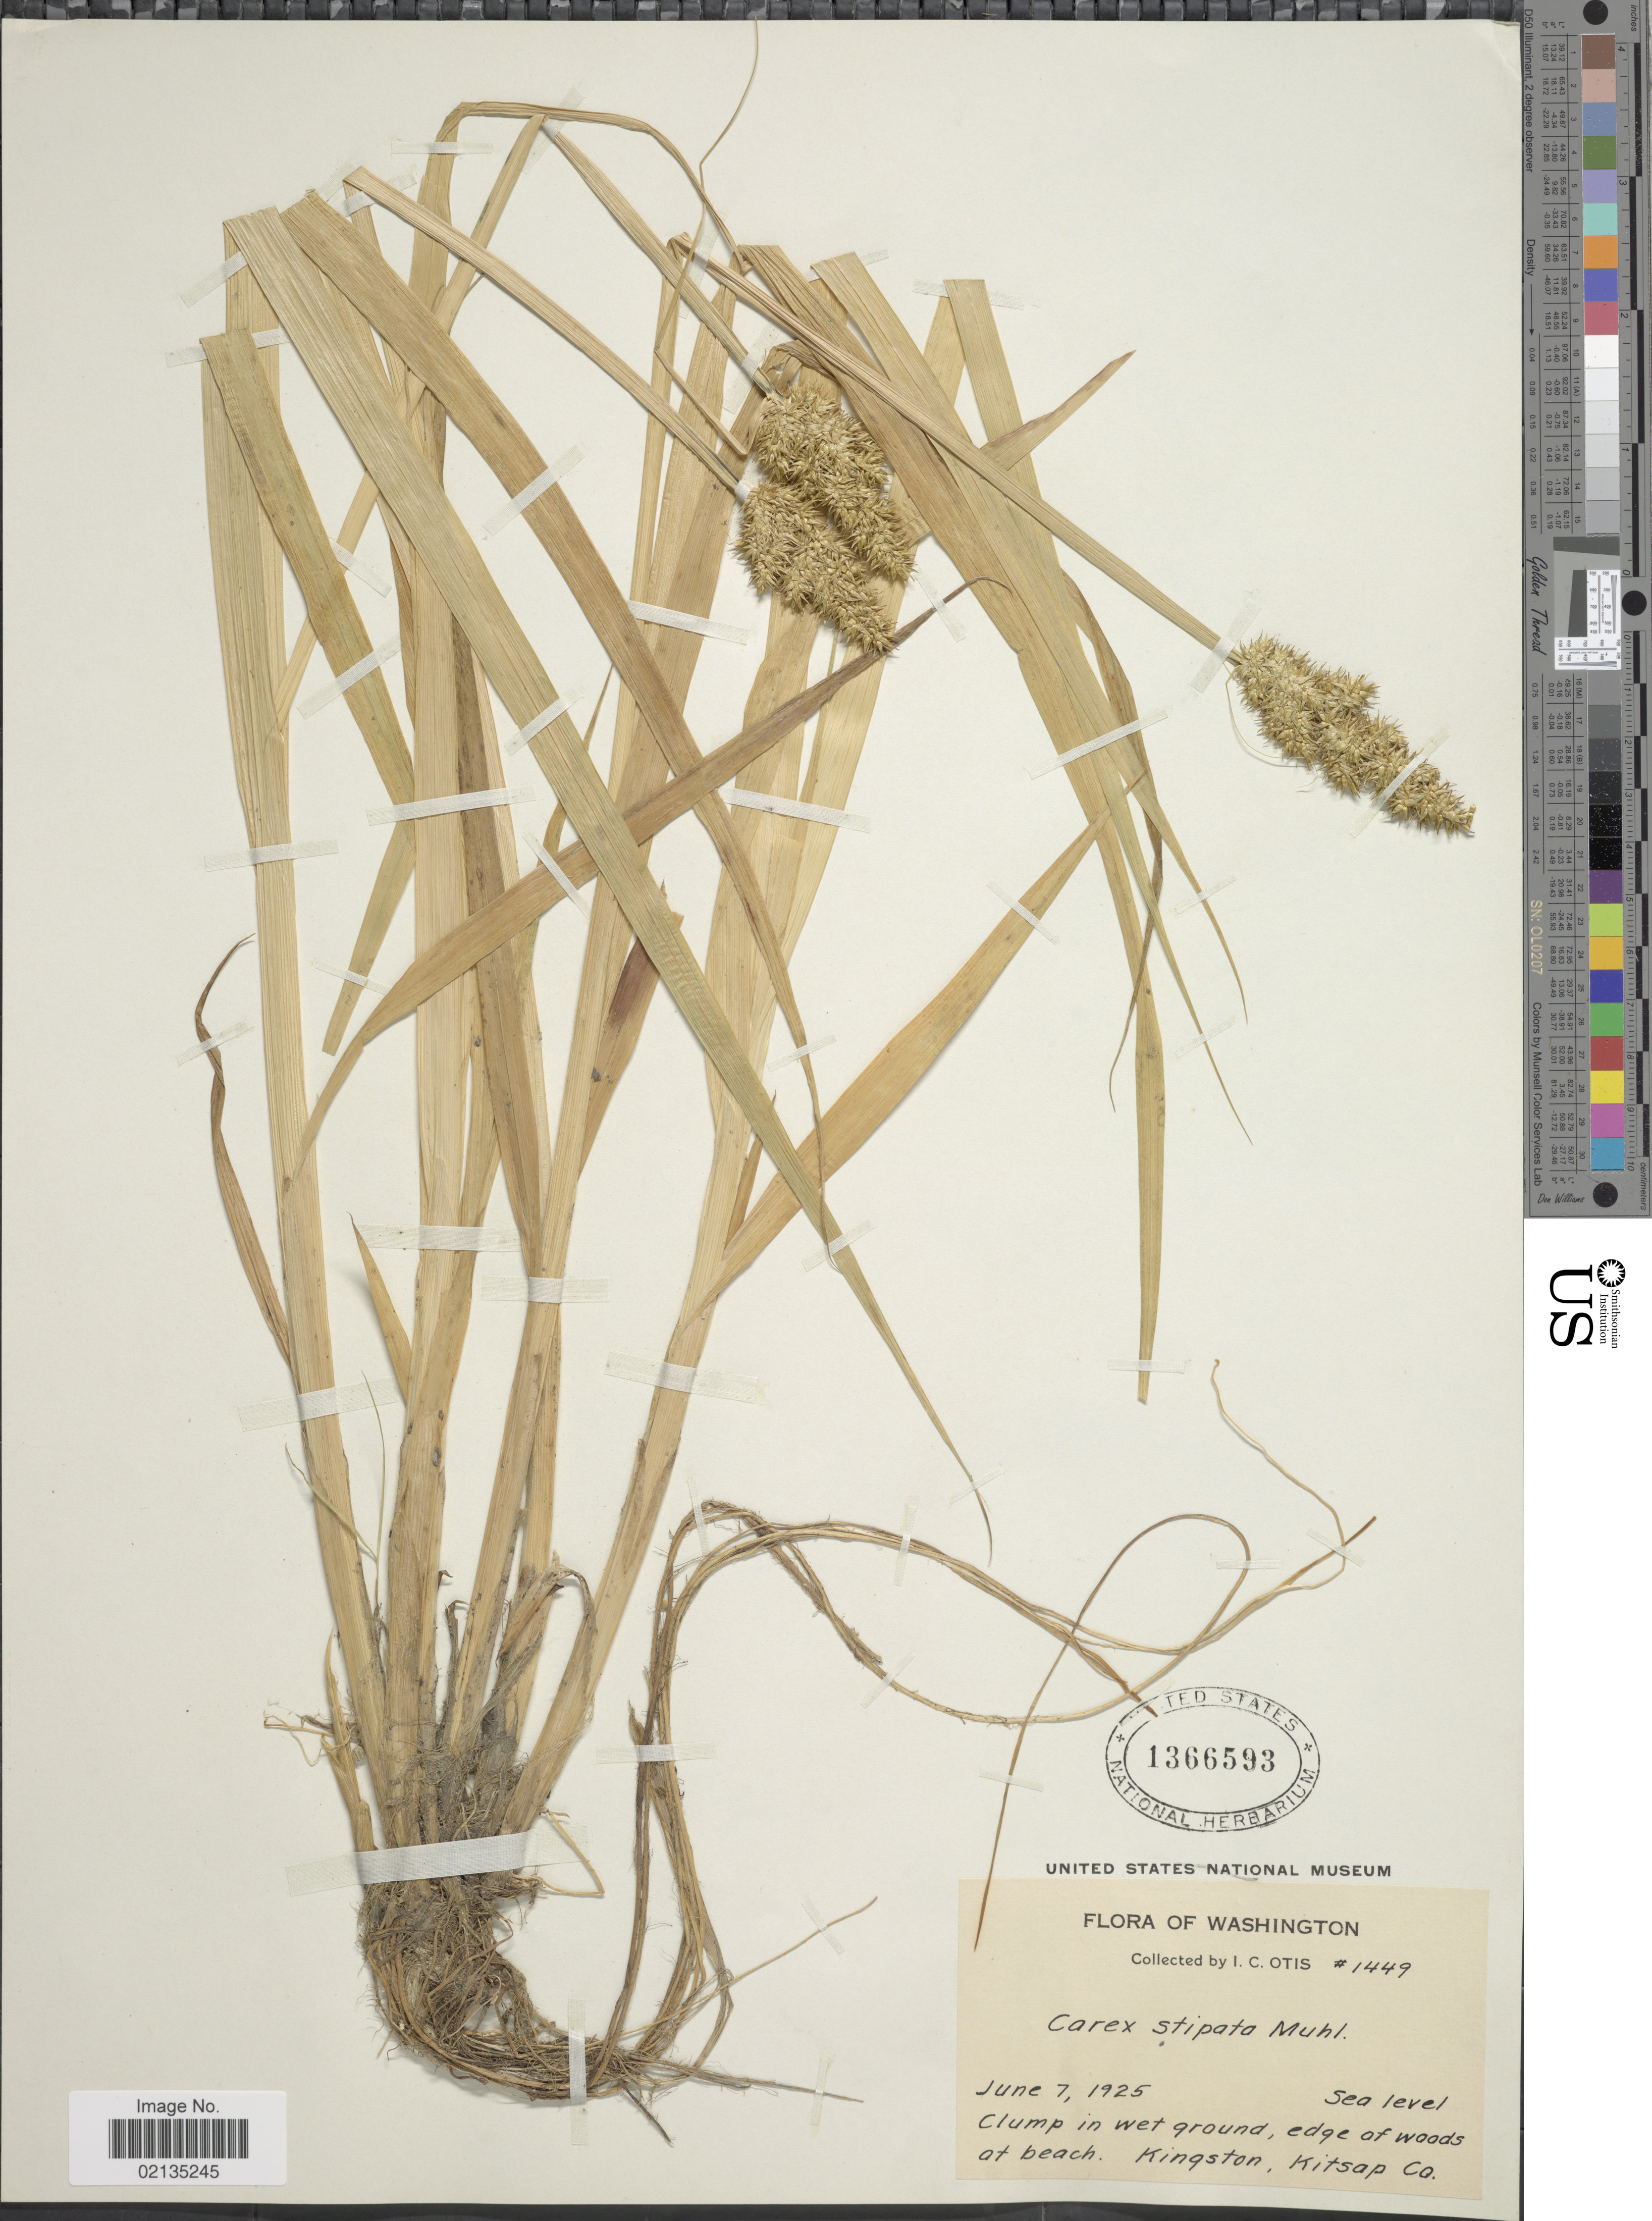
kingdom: Plantae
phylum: Tracheophyta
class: Liliopsida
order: Poales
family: Cyperaceae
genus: Carex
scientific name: Carex stipata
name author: Muhl. ex Willd.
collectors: I. C. Otis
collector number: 1449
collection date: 1925-06-07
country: United States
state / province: Washington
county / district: Kitsap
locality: Washington, Clump in wet ground, edge of woods at beach, Kingston, Kitsap Co.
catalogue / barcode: US 1366593